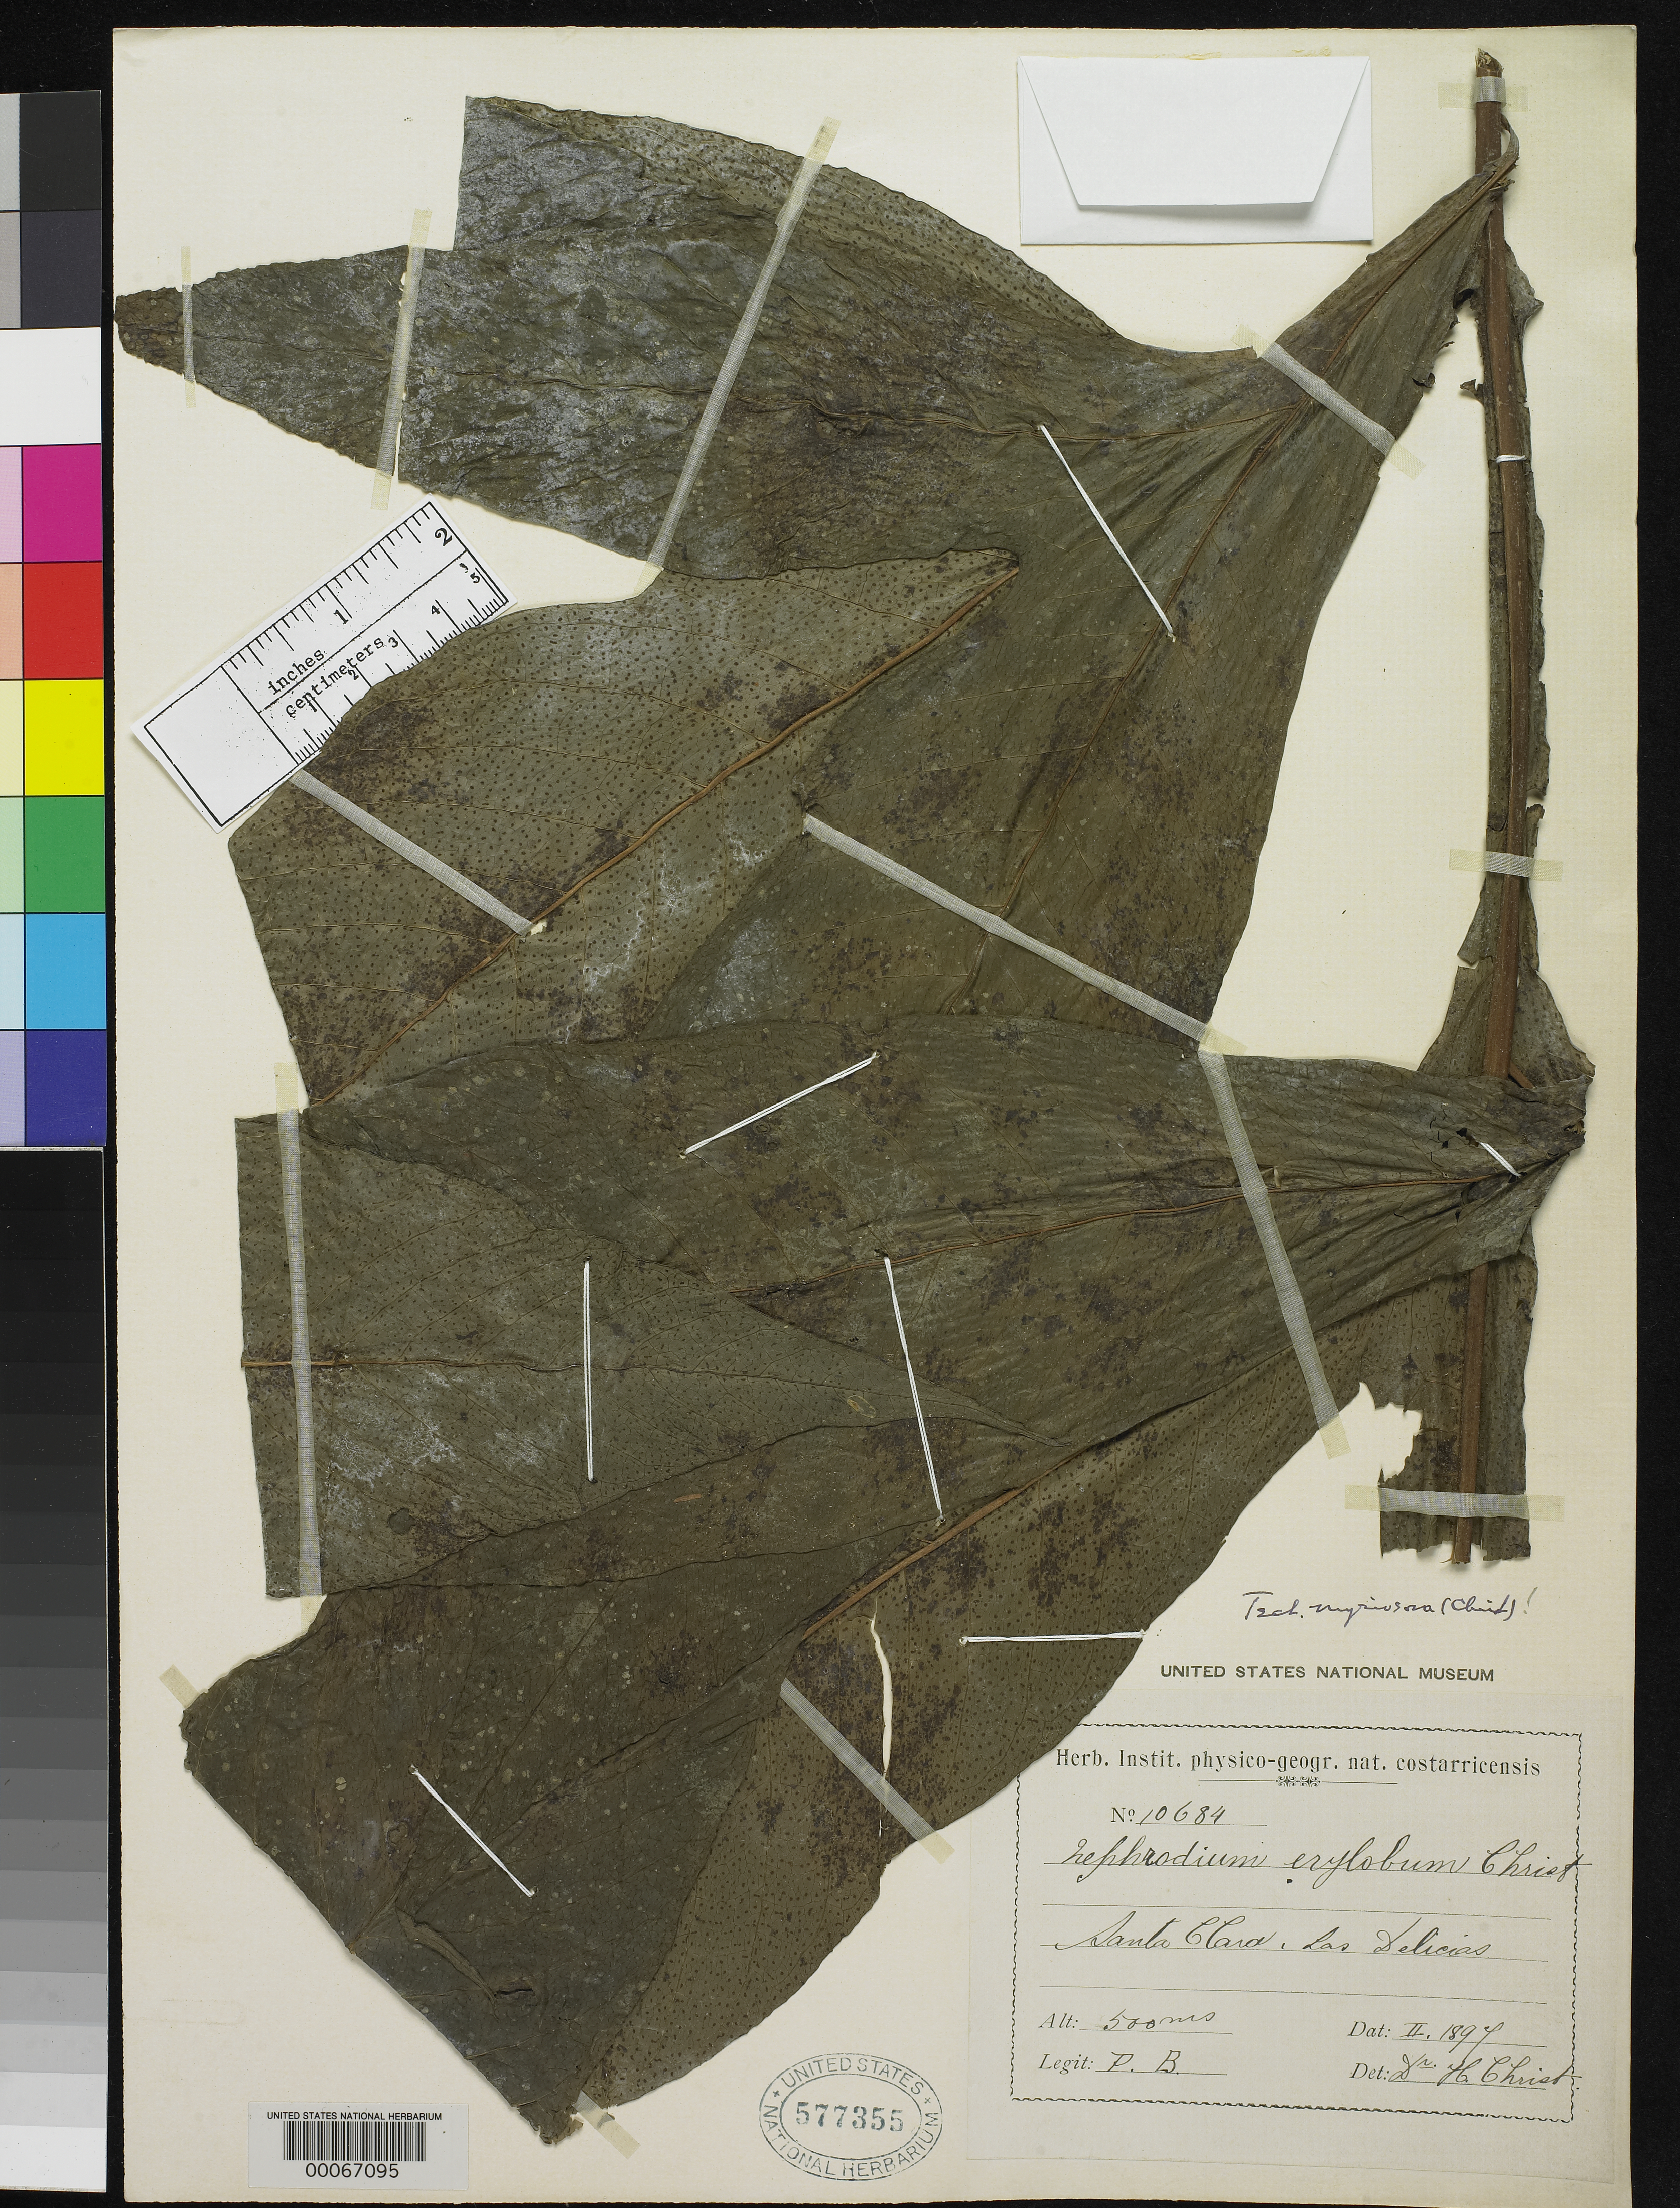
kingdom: Plantae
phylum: Tracheophyta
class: Polypodiopsida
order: Polypodiales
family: Tectariaceae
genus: Aspidium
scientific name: Aspidium myriosorum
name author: Christ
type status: Type Collection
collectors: P. Biolley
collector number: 10684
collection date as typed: Feb 1897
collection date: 1897-02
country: Costa Rica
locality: Las Delicias. Santa Clara.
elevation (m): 500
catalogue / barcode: US 577355